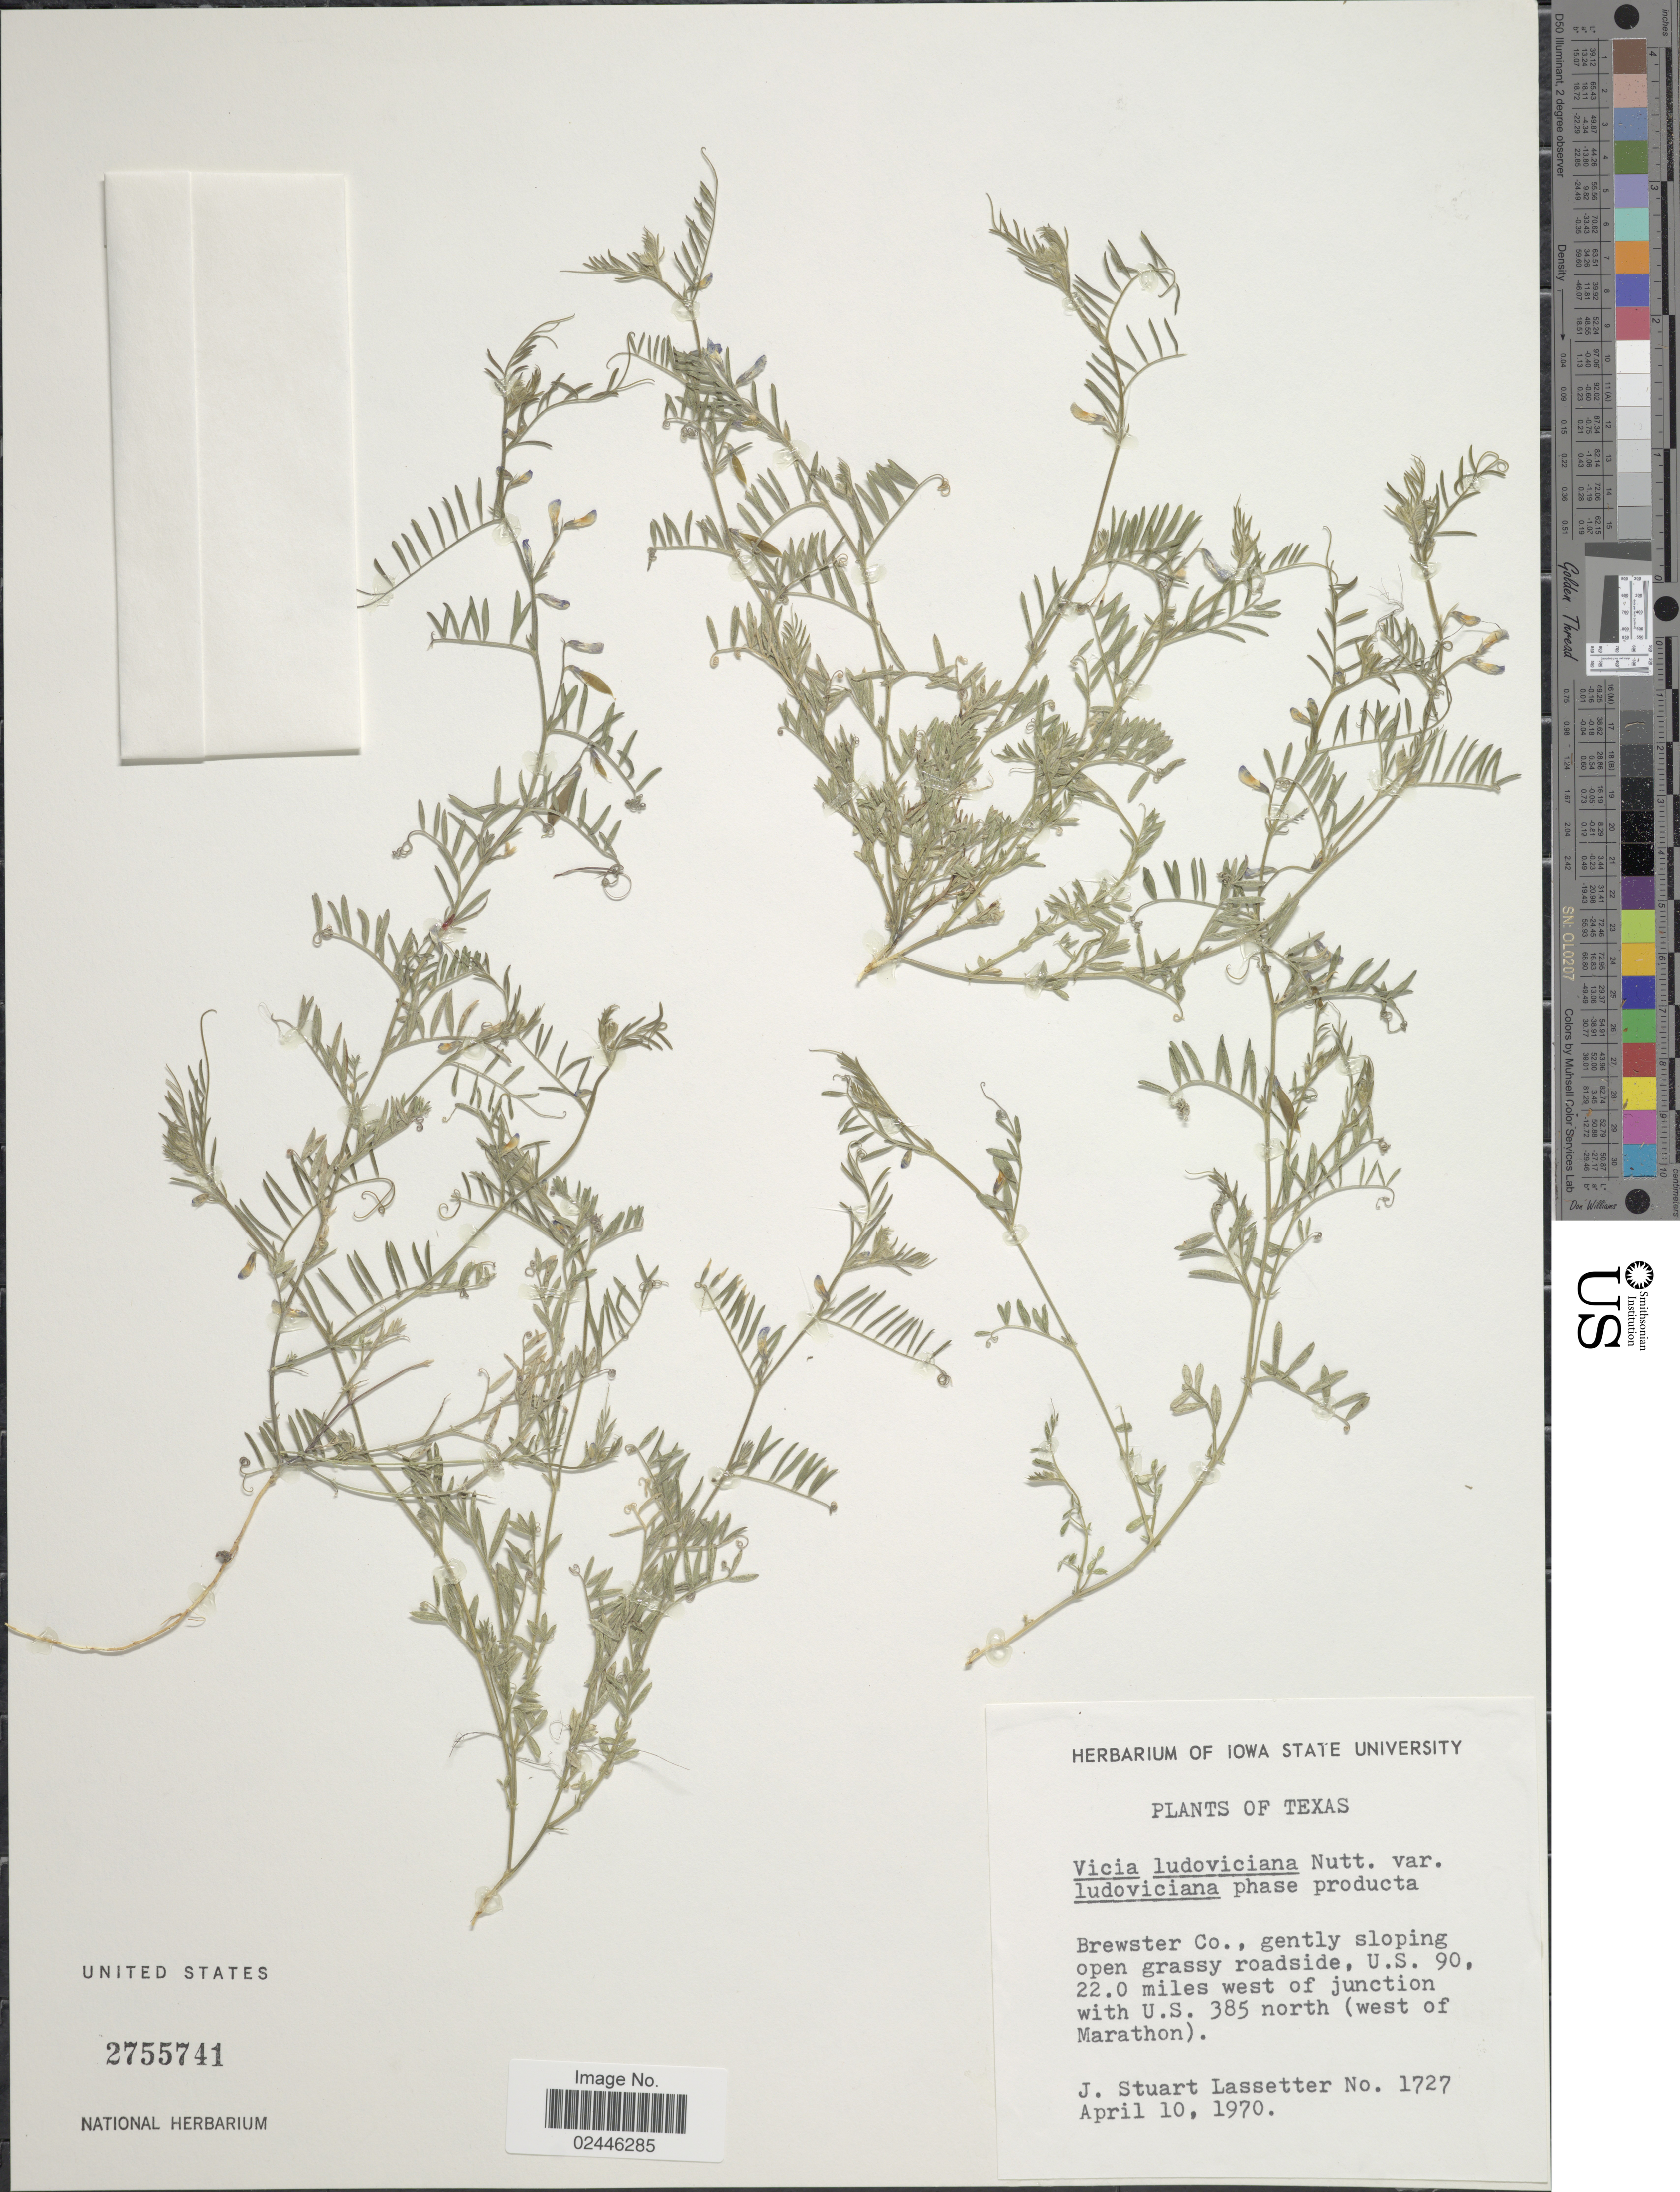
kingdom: Plantae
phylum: Tracheophyta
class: Magnoliopsida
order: Fabales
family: Fabaceae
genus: Vicia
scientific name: Vicia ludoviciana var. ludoviciana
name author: Nutt. ex Torr. & A. Gray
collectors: J. Lassetter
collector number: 1727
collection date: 1970-04-10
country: United States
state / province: Texas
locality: Brewster Co., gently sloping open grassy roadside, U.S. 90, 22.0 miles west of junction with U. S. 385 north (west of Marathon)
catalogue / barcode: US 2755741